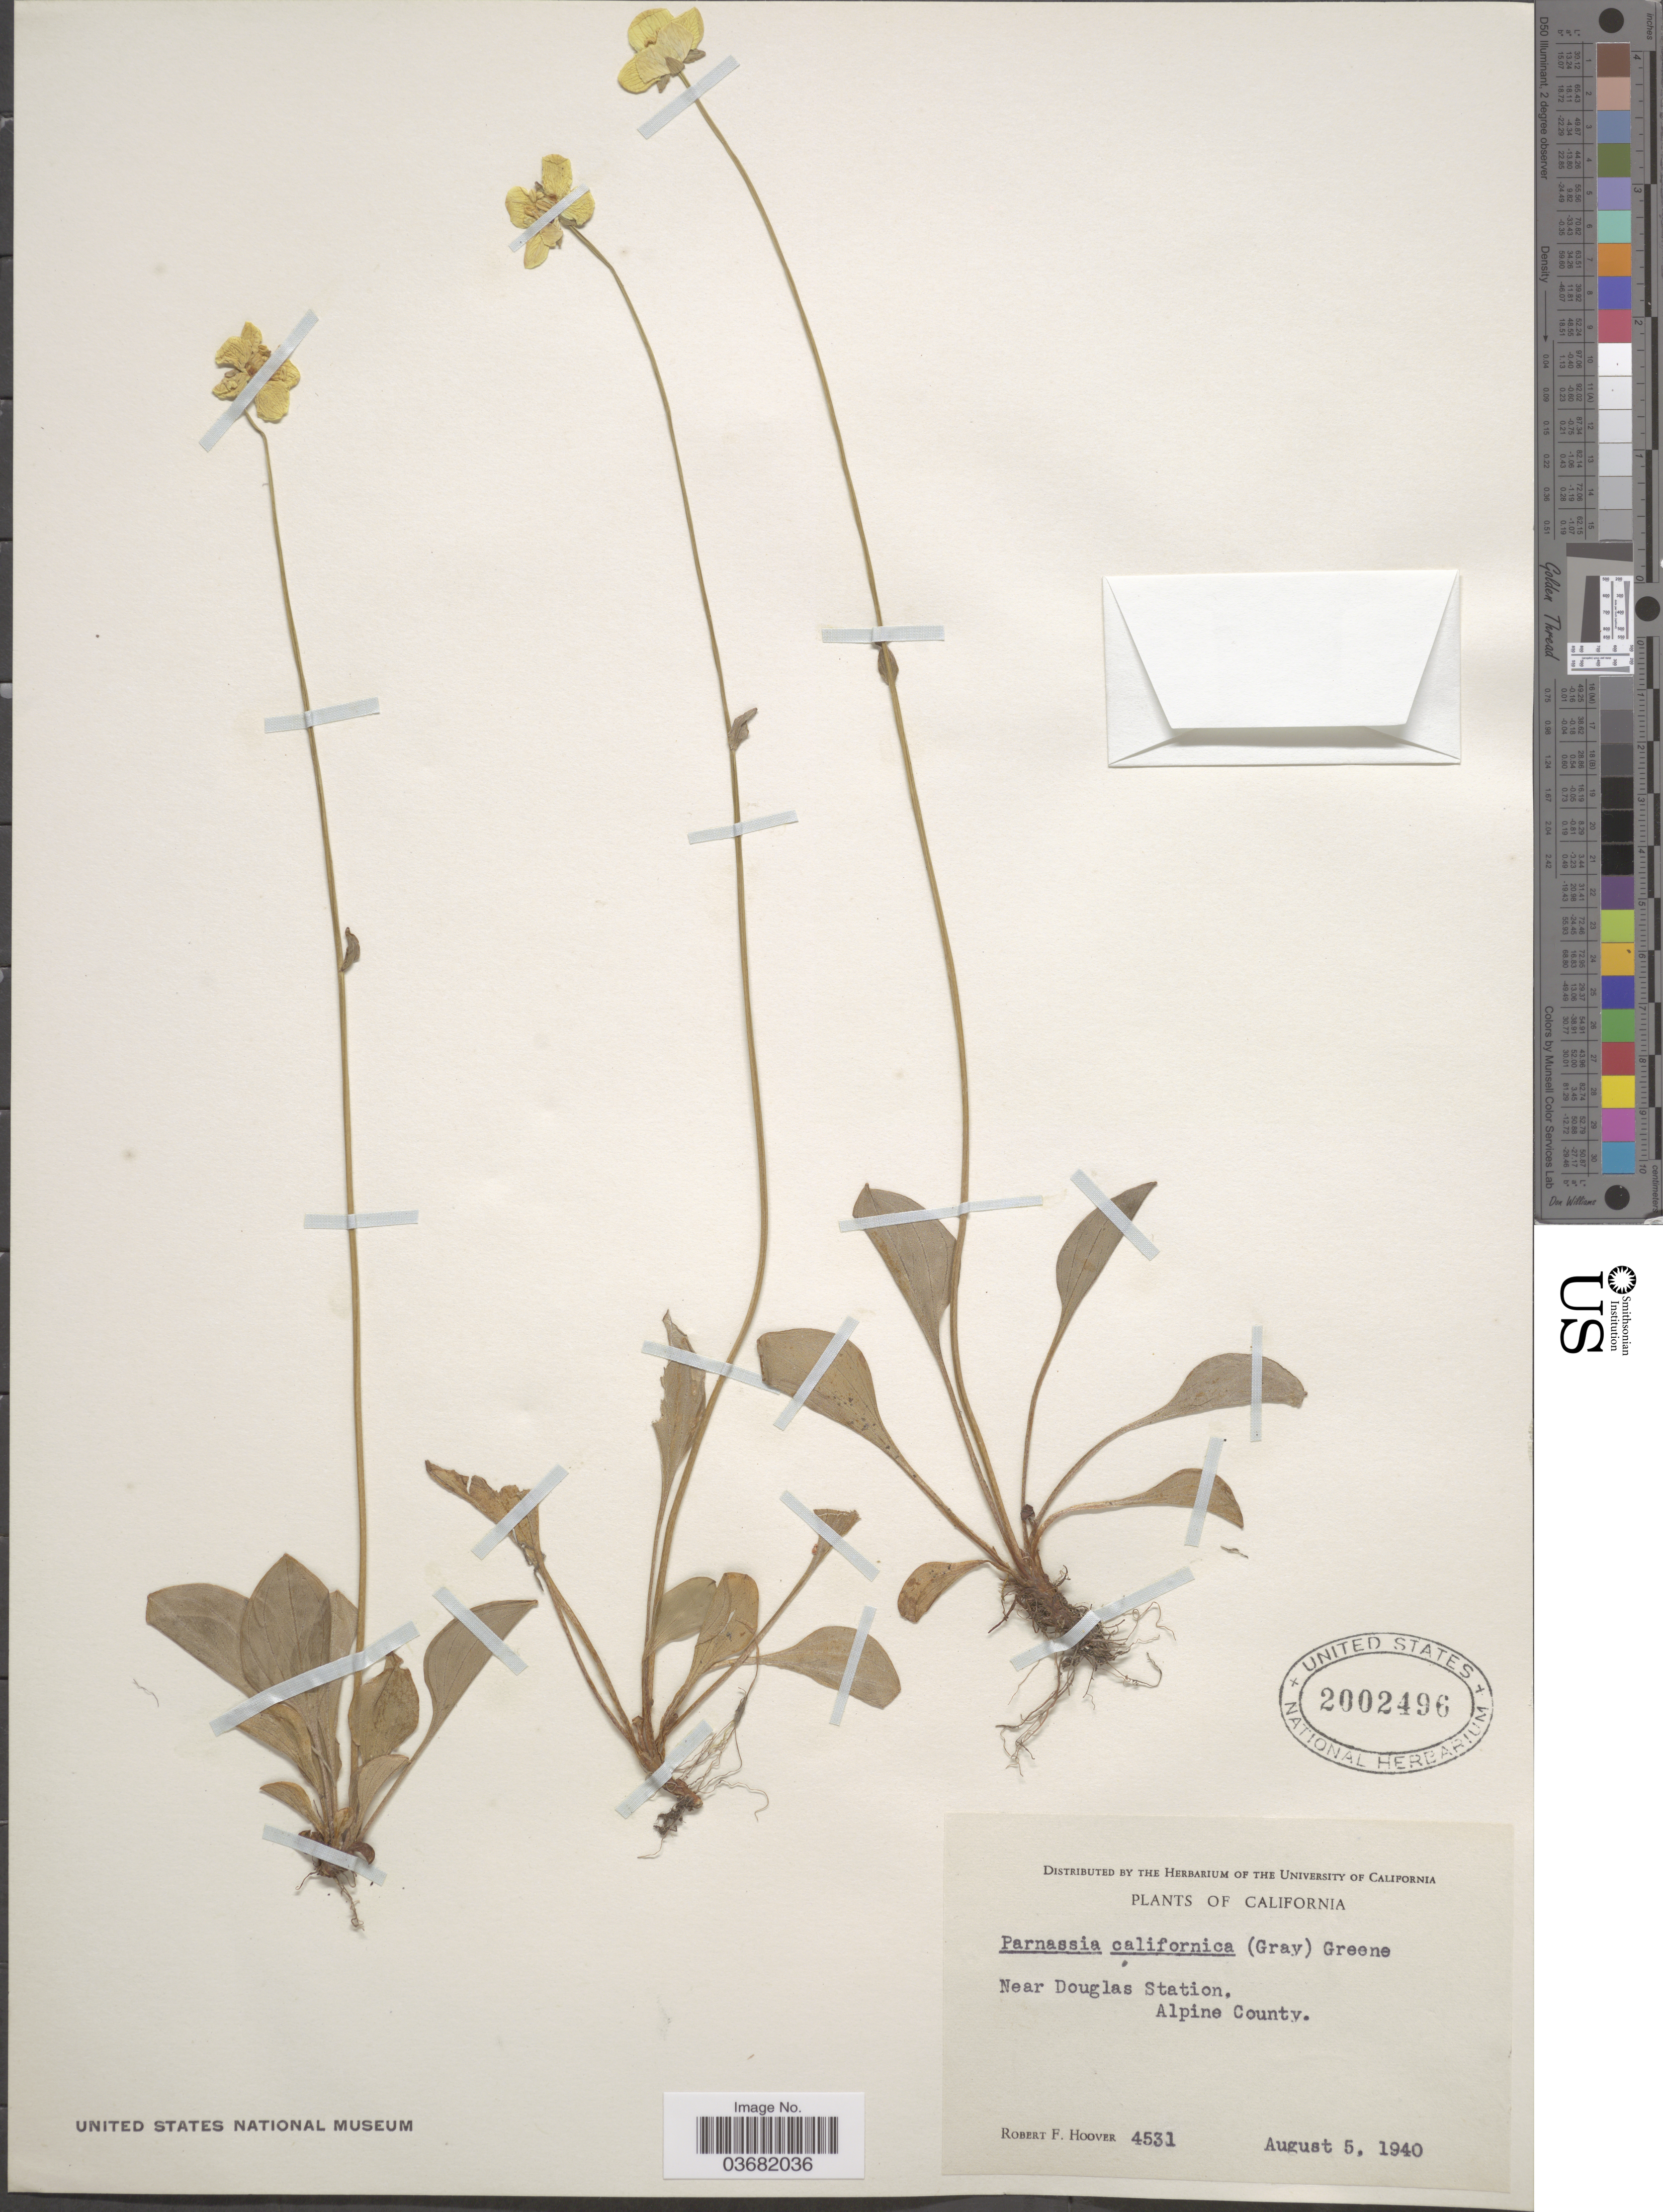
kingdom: Plantae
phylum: Tracheophyta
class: Magnoliopsida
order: Celastrales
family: Parnassiaceae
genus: Parnassia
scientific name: Parnassia californica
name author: (A. Gray) Greene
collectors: R. F. Hoover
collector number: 4531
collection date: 1940-08-05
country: United States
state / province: California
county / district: Alpine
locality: Near Douglas Station. Alpine County.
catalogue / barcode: US 2002496